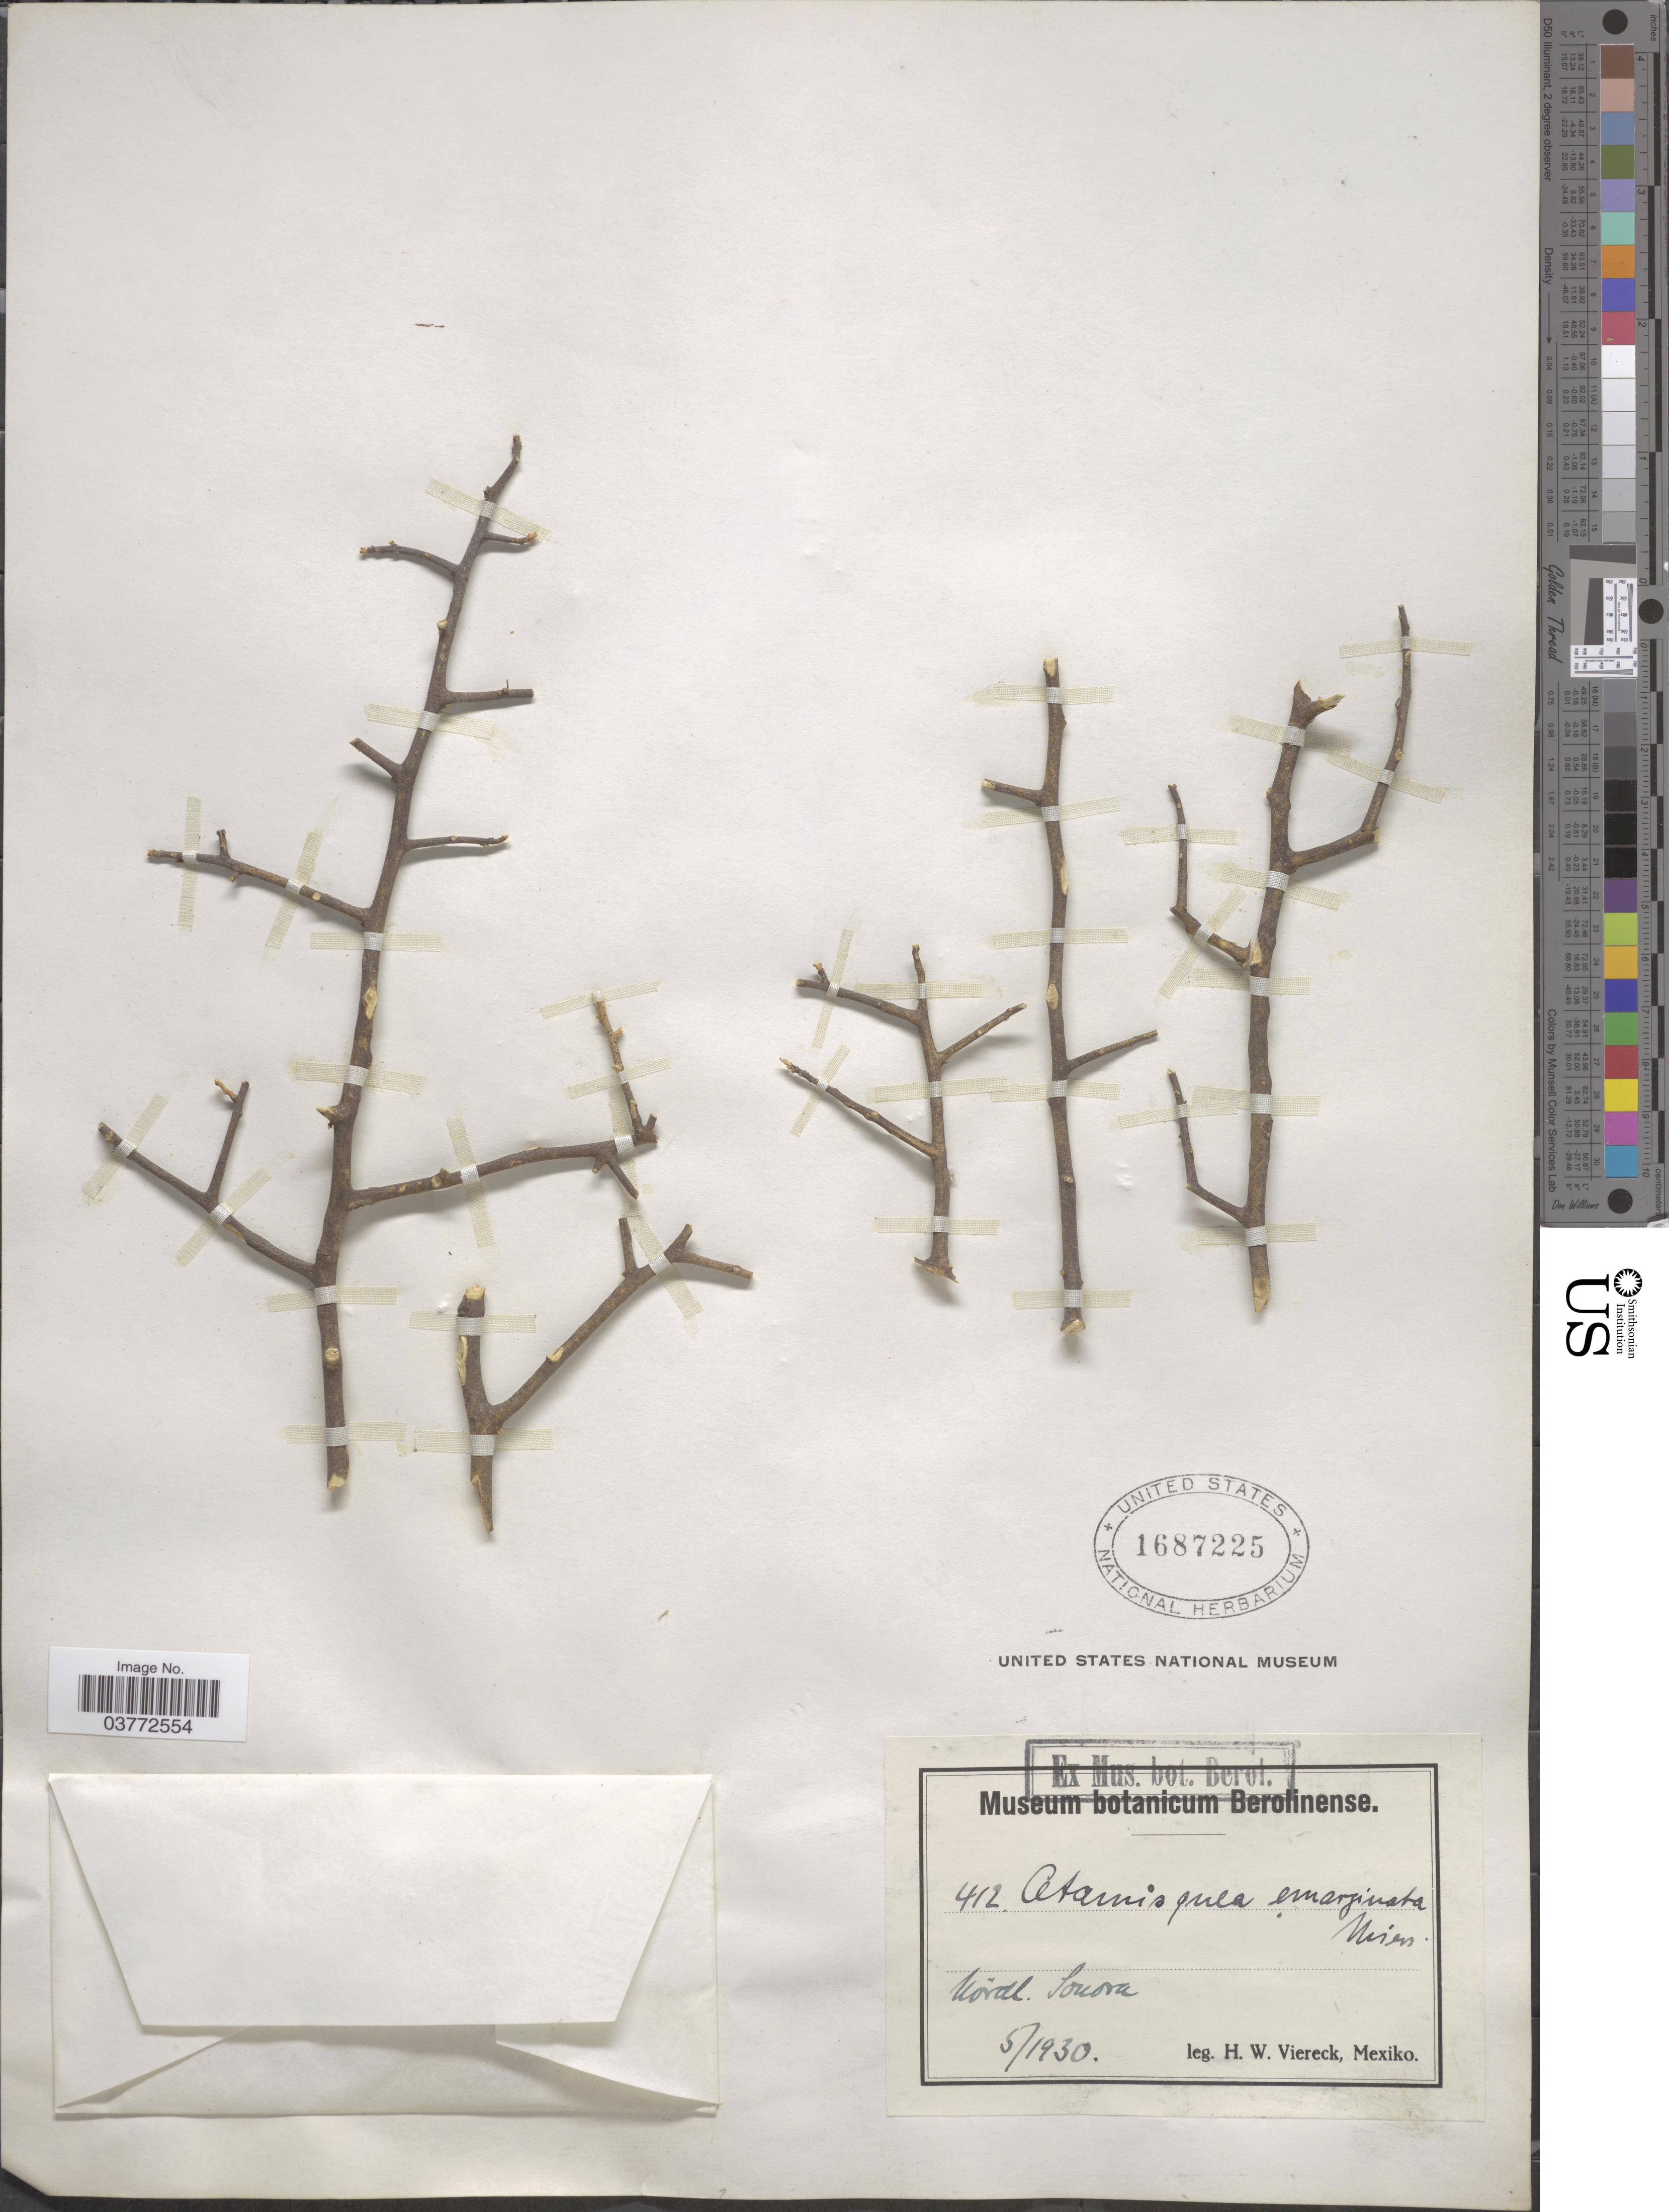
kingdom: Plantae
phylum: Tracheophyta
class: Magnoliopsida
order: Brassicales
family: Capparaceae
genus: Atamisquea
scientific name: Atamisquea emarginata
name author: Miers ex Hook. & Arn.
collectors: H. W. Viereck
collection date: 1930-05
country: Mexico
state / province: Sonora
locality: Nördl. Sonora.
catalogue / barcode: US 1687225